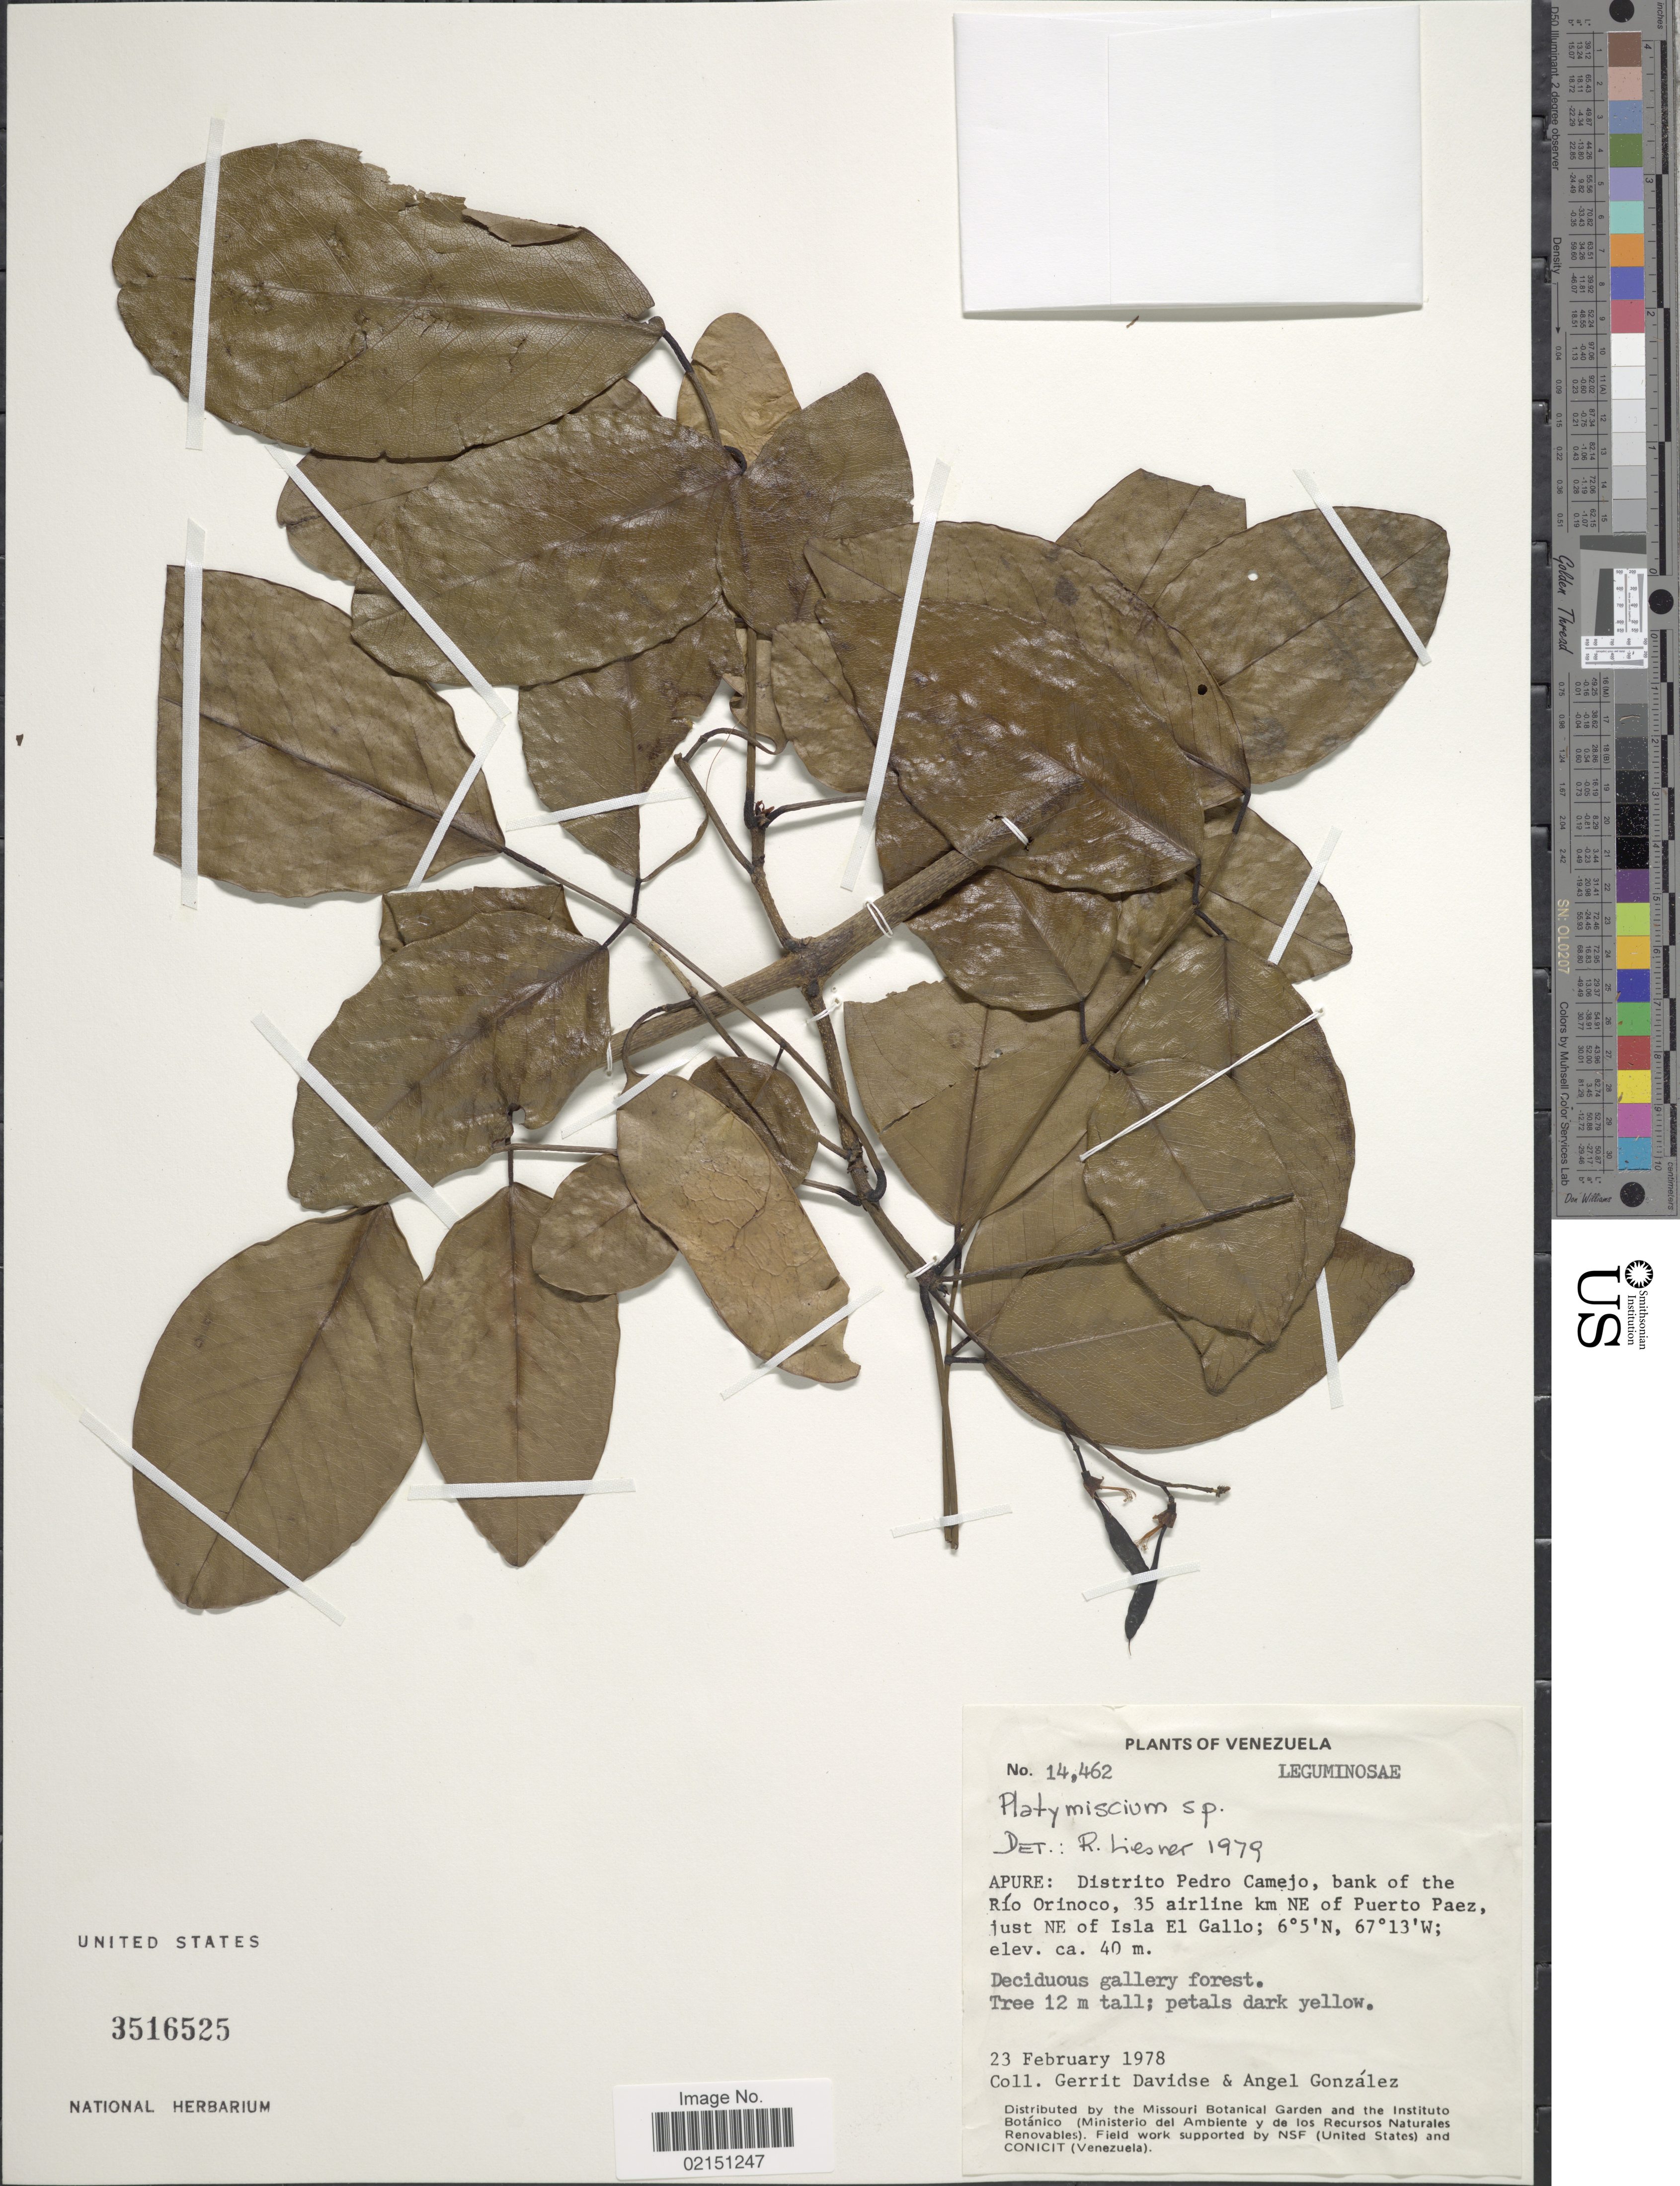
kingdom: Plantae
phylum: Tracheophyta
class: Magnoliopsida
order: Fabales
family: Fabaceae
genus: Platymiscium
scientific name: Platymiscium sp.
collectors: G. Davidse & A. C. González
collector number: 14462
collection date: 1978-02-23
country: Venezuela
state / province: Apure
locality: Distrito Pedro Camejo, bank of the Rio Orinoco, 35 airline km NE of Puerto Paez, just NE of Isla El Gallo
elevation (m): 40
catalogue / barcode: US 3516525